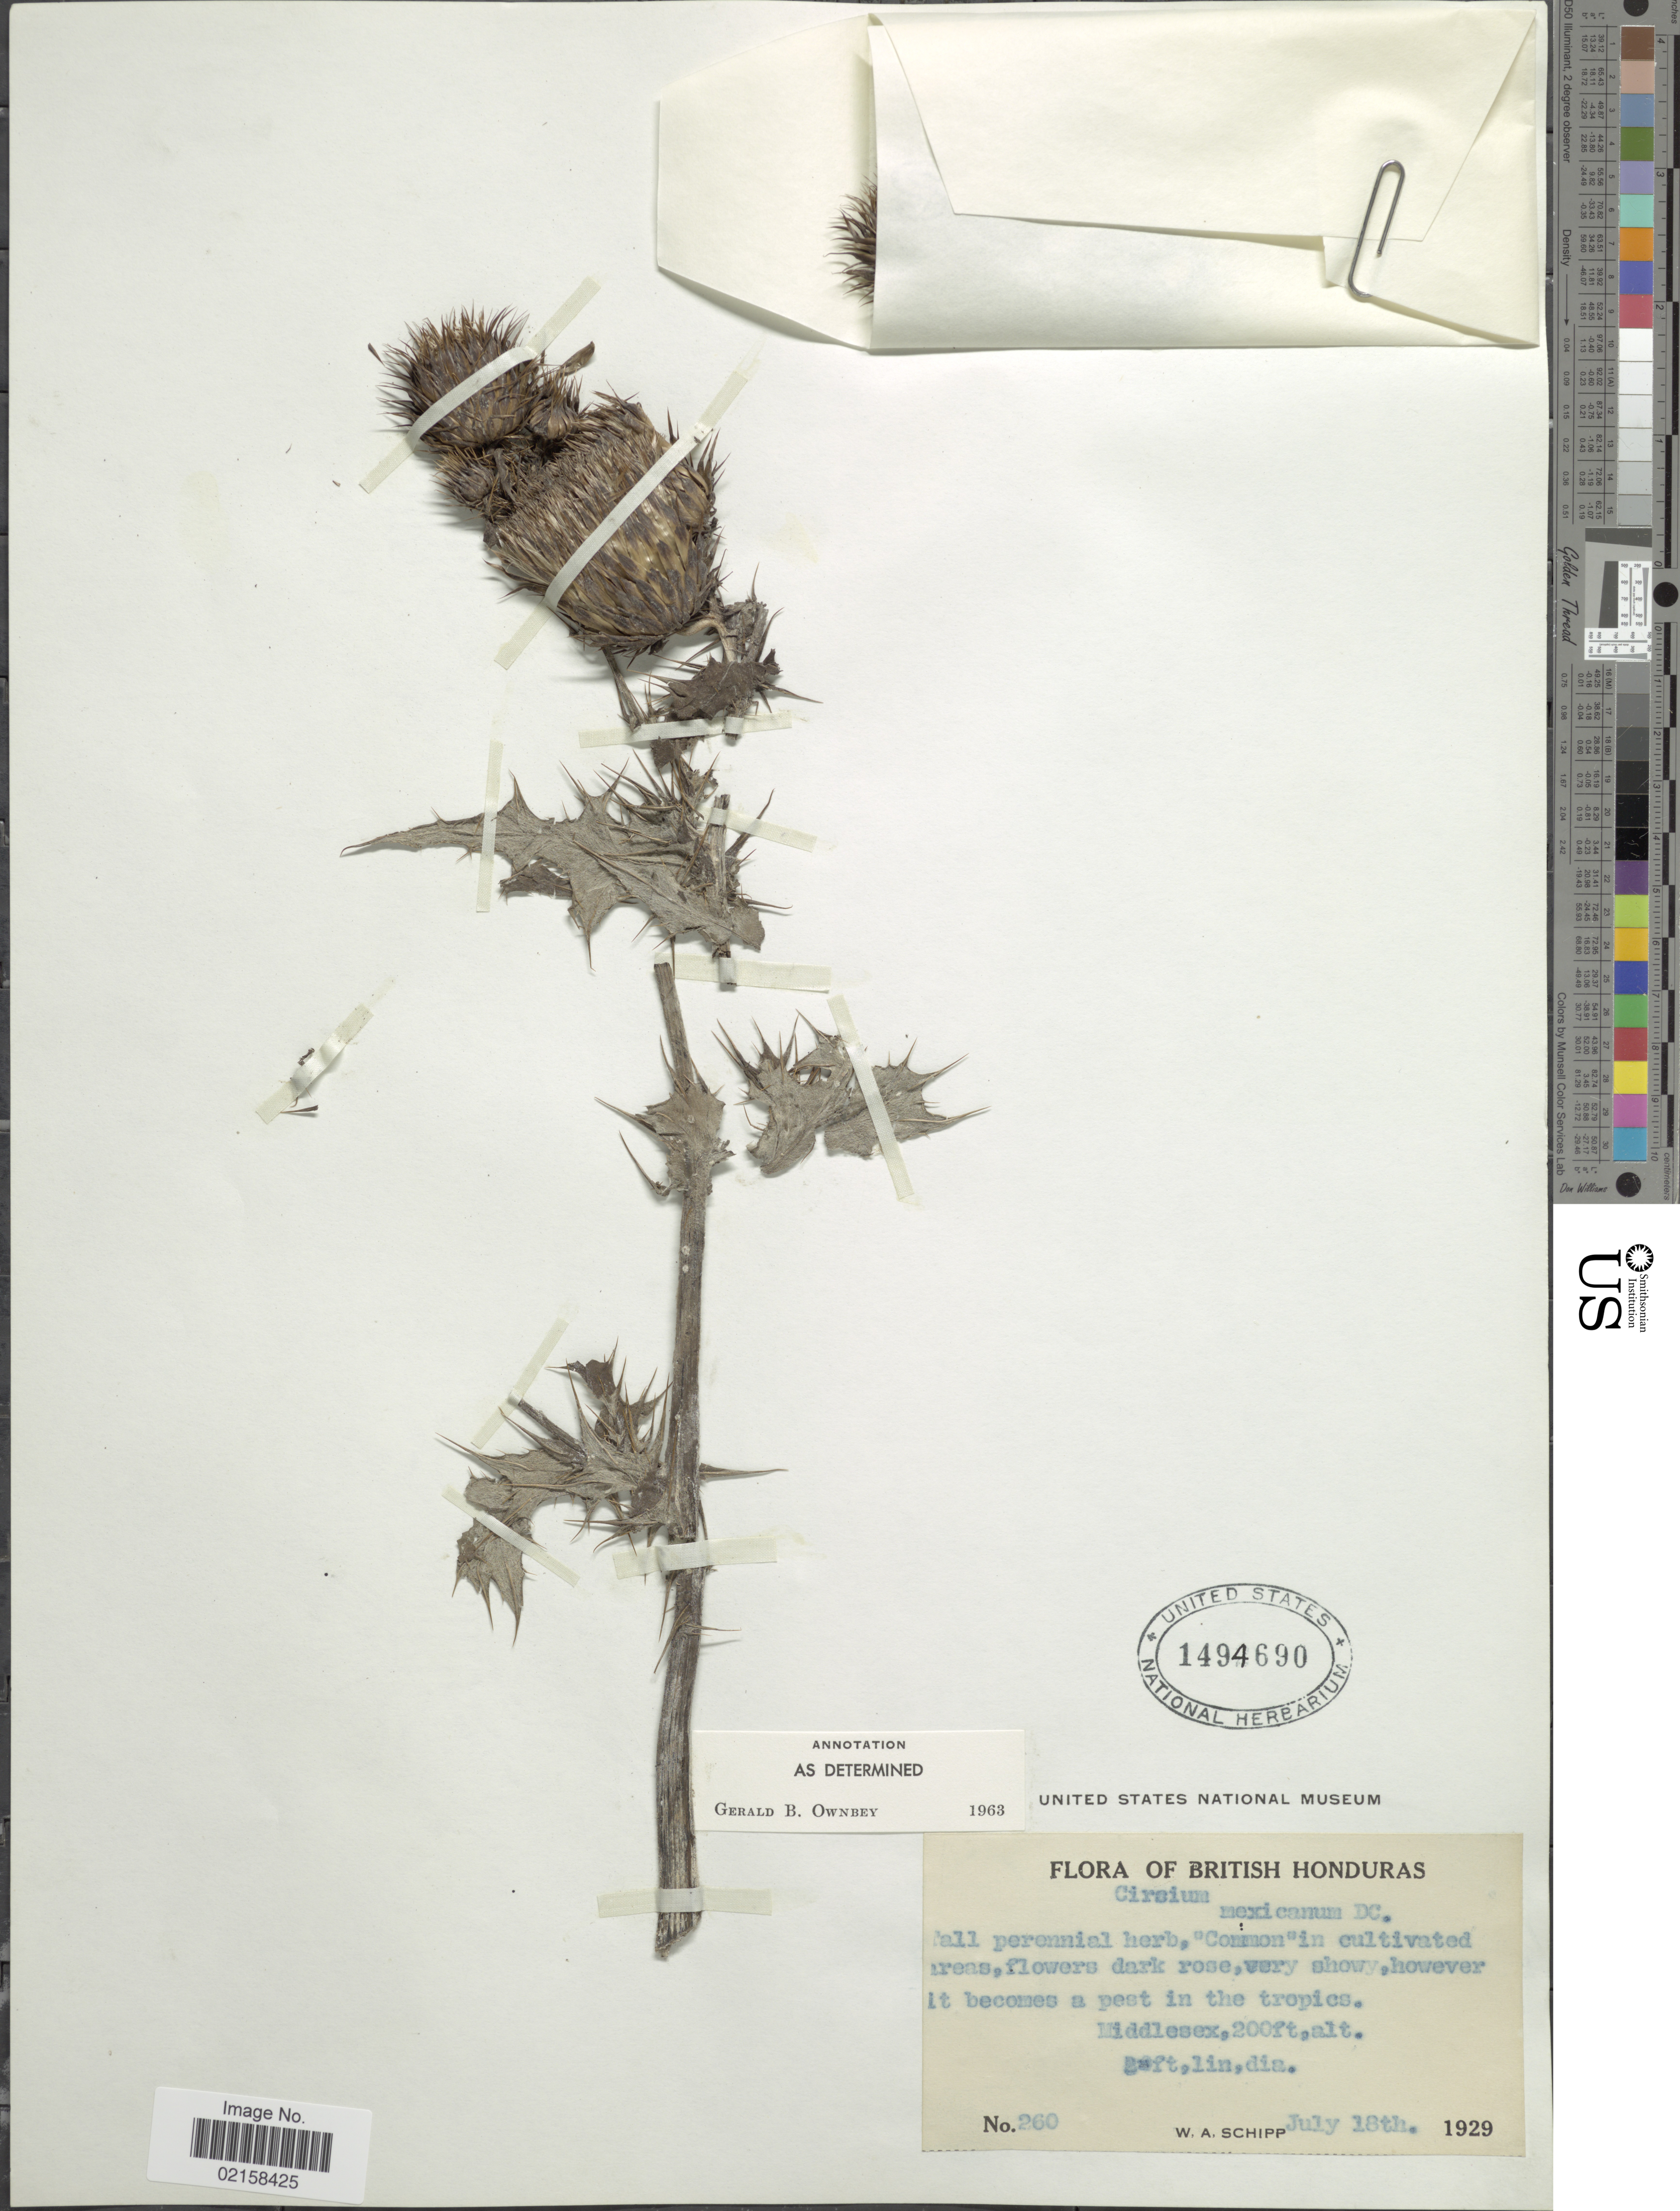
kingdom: Plantae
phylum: Tracheophyta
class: Magnoliopsida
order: Asterales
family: Asteraceae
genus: Cirsium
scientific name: Cirsium mexicanum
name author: DC.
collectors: W. Schipp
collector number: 260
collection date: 1929-07-18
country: Belize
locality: British Honduras, "common"in cultivated areas, Middlesex, guft, lin, dia.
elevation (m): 61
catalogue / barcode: US 1494690